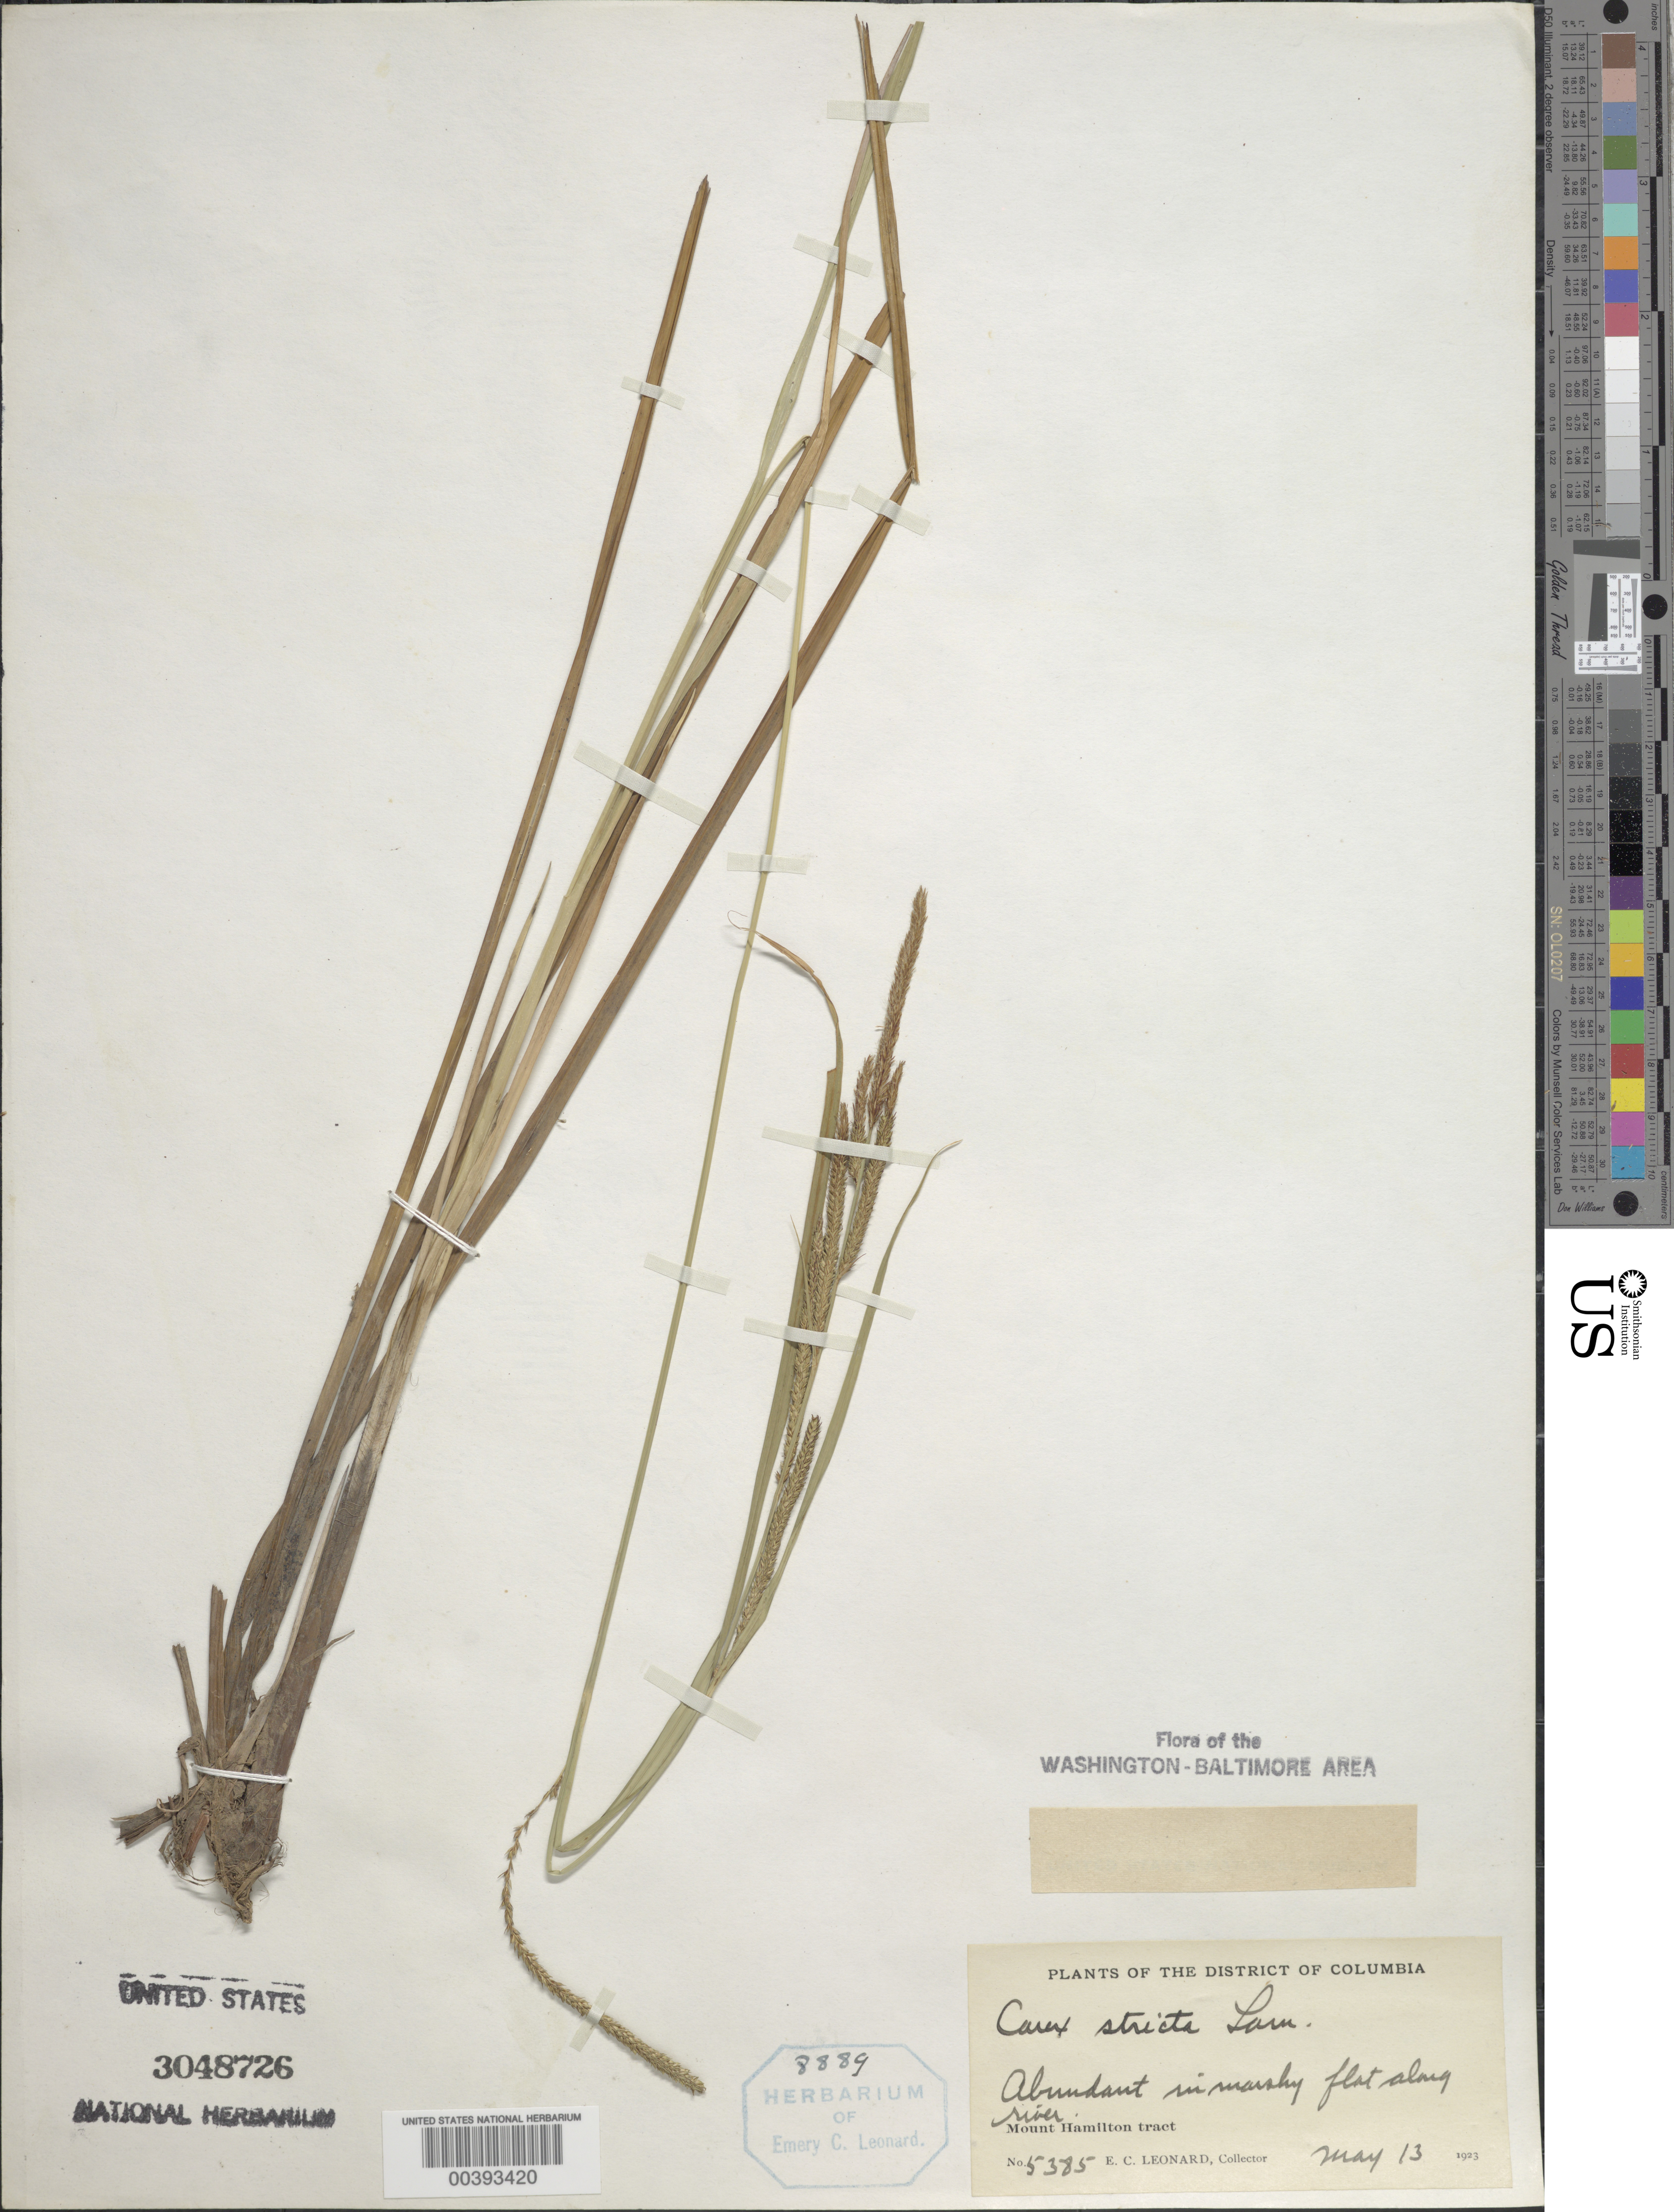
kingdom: Plantae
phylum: Tracheophyta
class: Liliopsida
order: Poales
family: Cyperaceae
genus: Carex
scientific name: Carex stricta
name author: Lam.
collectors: E. C. Leonard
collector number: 5385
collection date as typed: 13 May 1923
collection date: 1923-05-13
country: United States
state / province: District of Columbia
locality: Mount Hamilton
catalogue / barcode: US 3048726